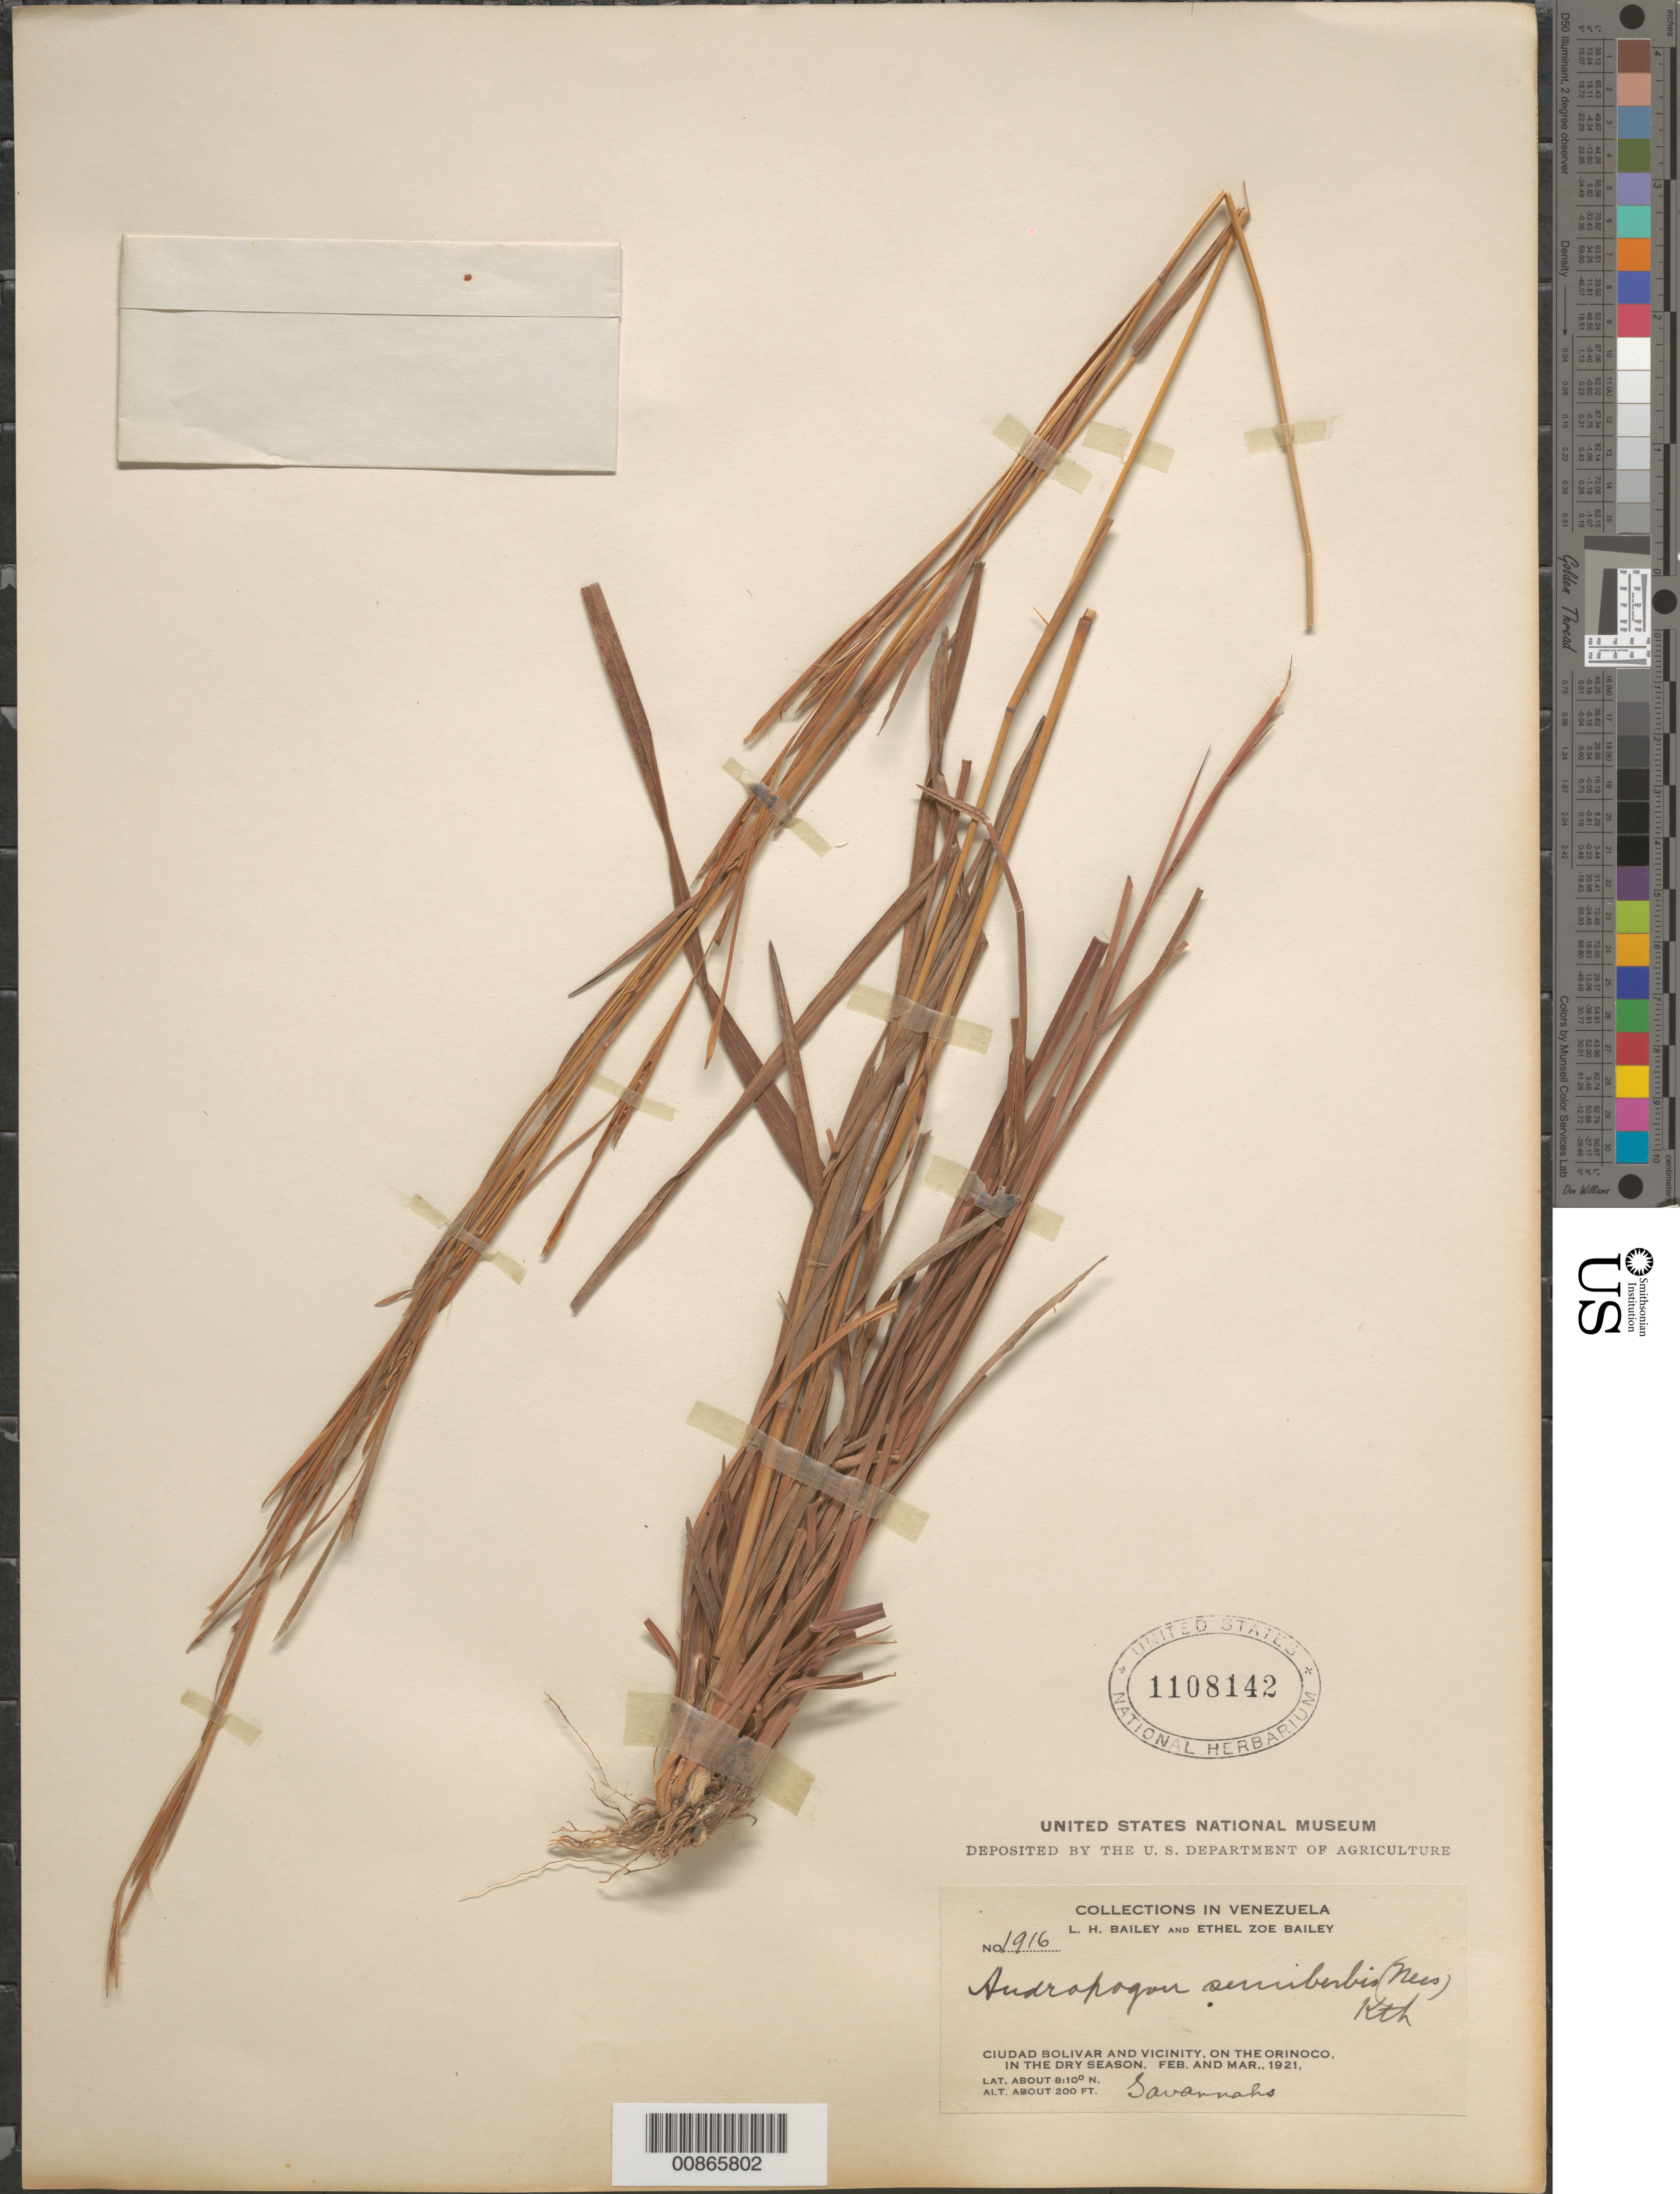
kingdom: Plantae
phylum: Tracheophyta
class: Liliopsida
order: Poales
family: Poaceae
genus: Schizachyrium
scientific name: Schizachyrium hirtiflorum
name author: Nees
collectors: L. H. Bailey & E. Z. Bailey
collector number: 1916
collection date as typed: Feb-21 and Mar-21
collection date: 1921-02,1921-03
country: Venezuela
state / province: Bolívar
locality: Ciudad Bolívar and vicinity, Orinoco R.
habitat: Dry season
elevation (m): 61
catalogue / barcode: US 1108142